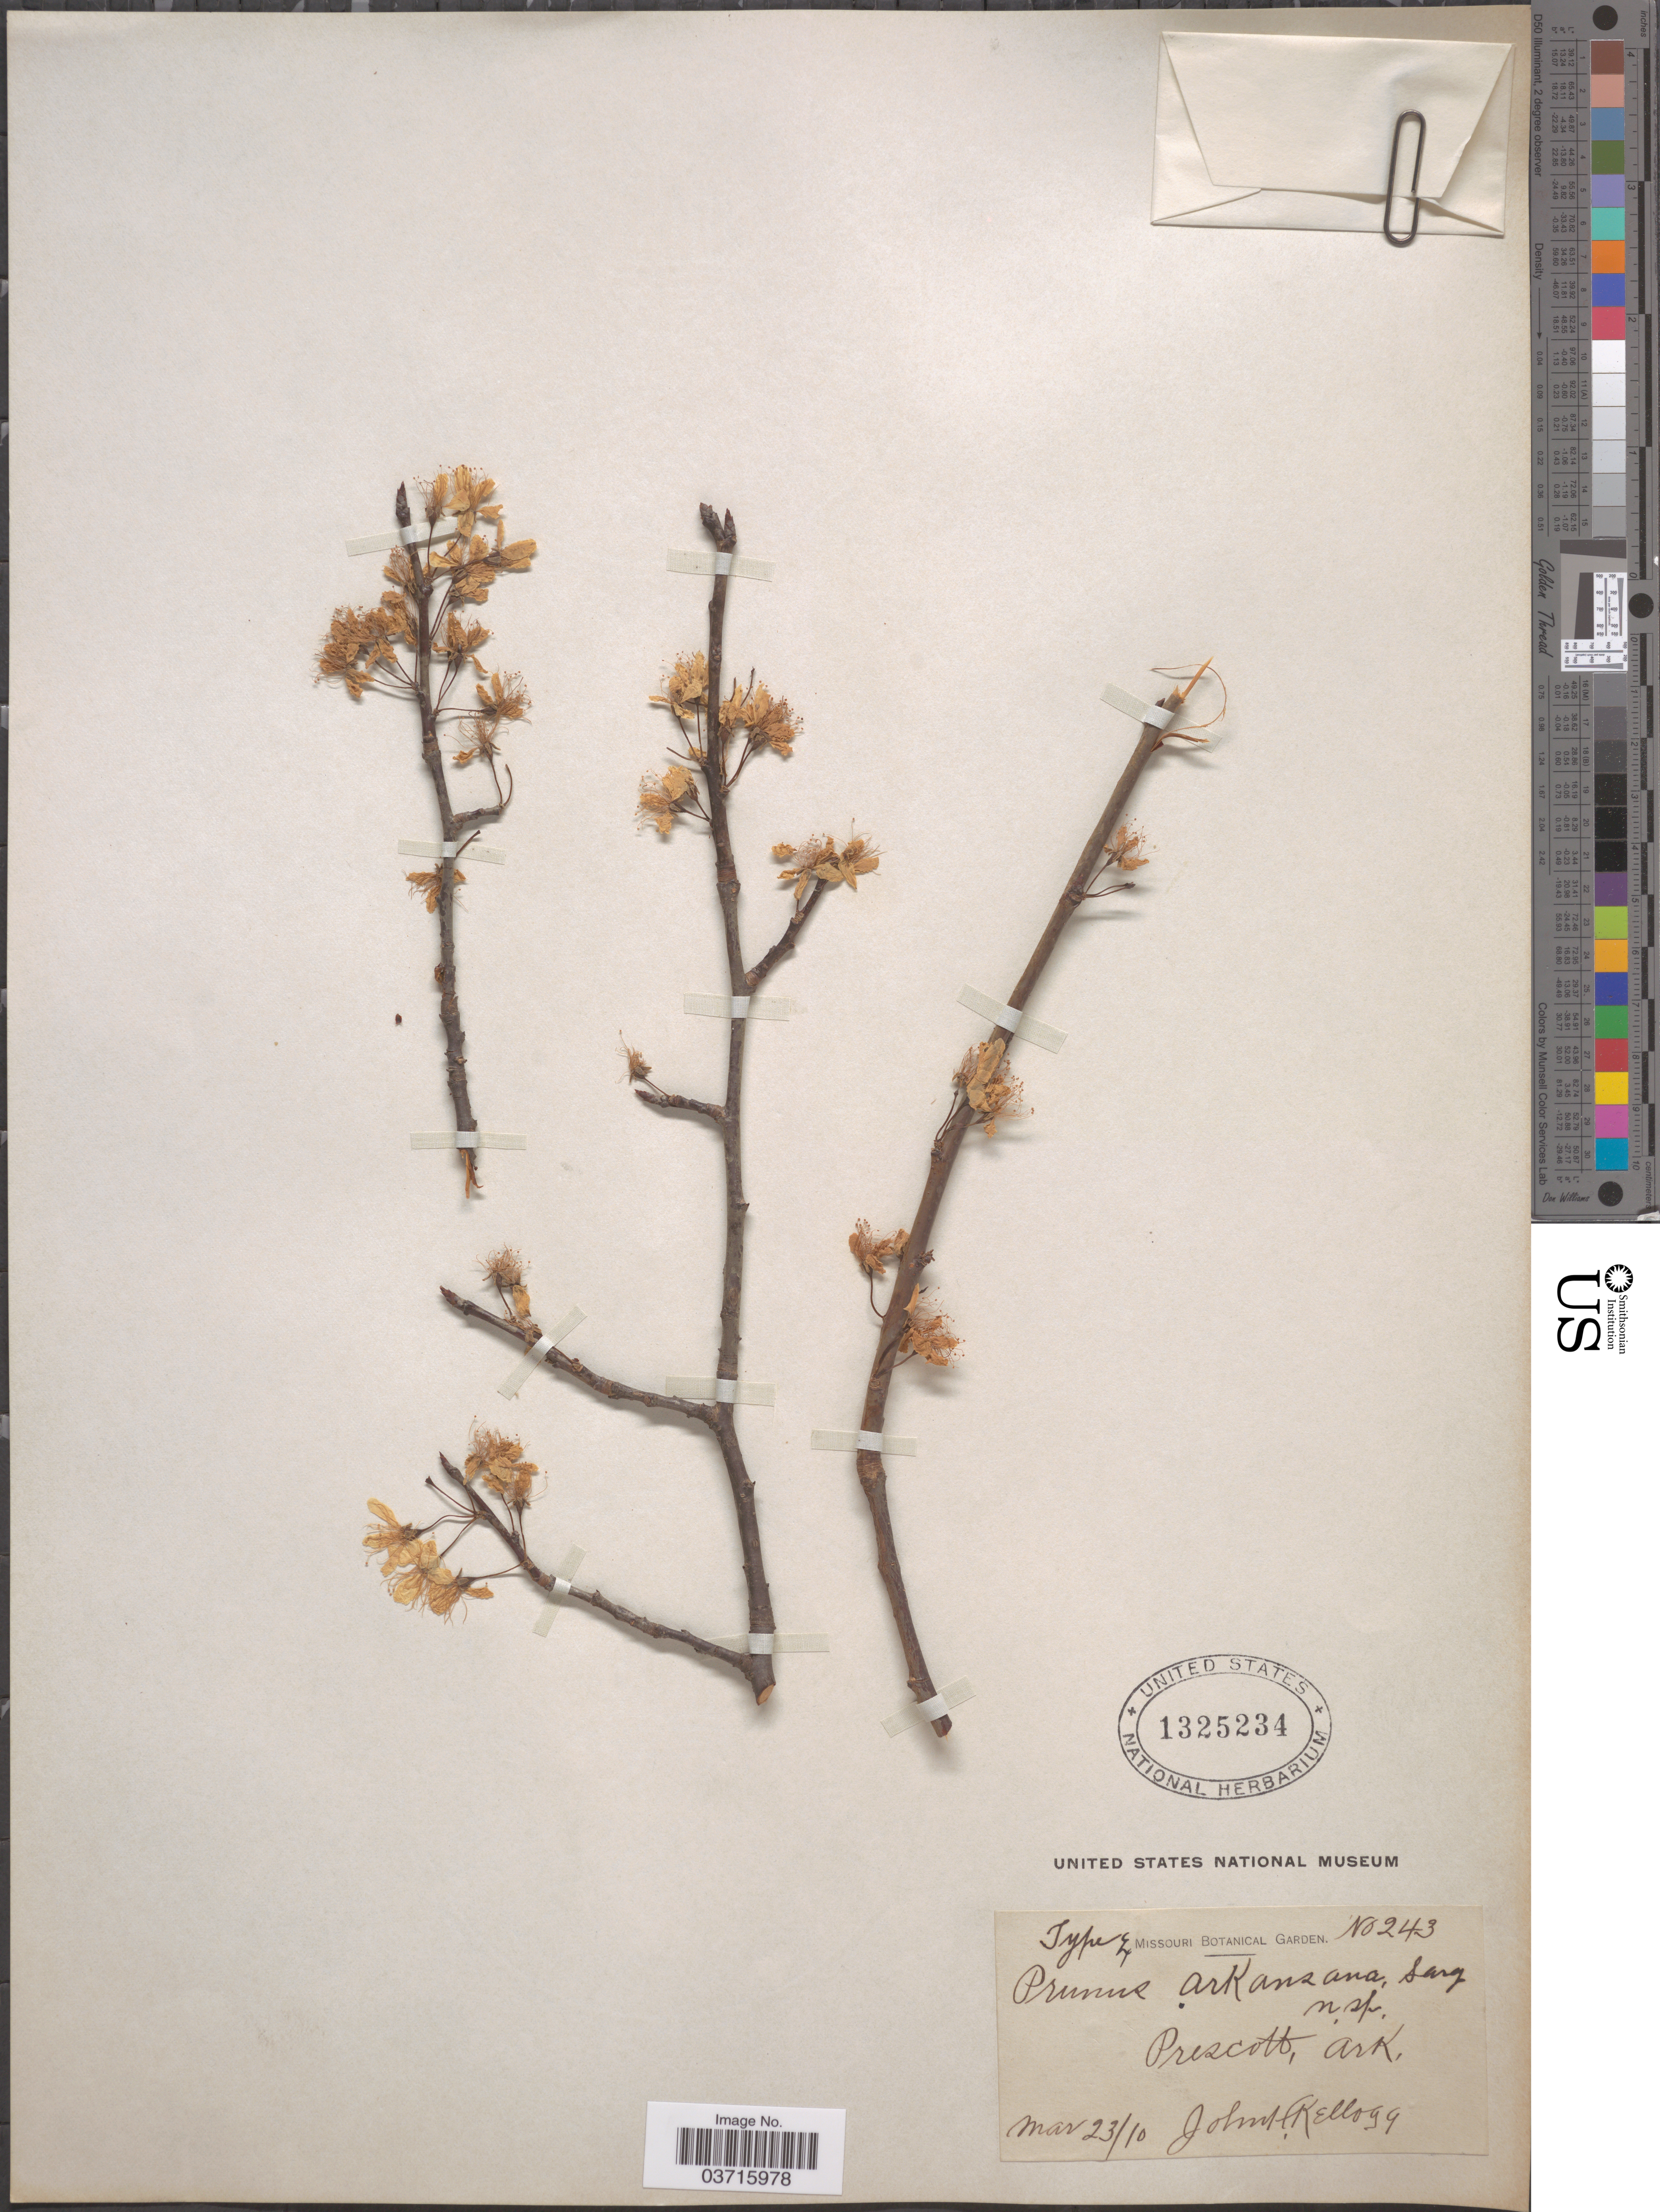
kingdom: Plantae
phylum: Tracheophyta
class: Magnoliopsida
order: Rosales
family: Rosaceae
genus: Prunus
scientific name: Prunus mexicana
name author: S. Watson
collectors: J. H. Kellogg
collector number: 243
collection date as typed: Transcribed d/m/y: 23/3/10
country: United States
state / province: Arkansas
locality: Prescott.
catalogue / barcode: US 1325234